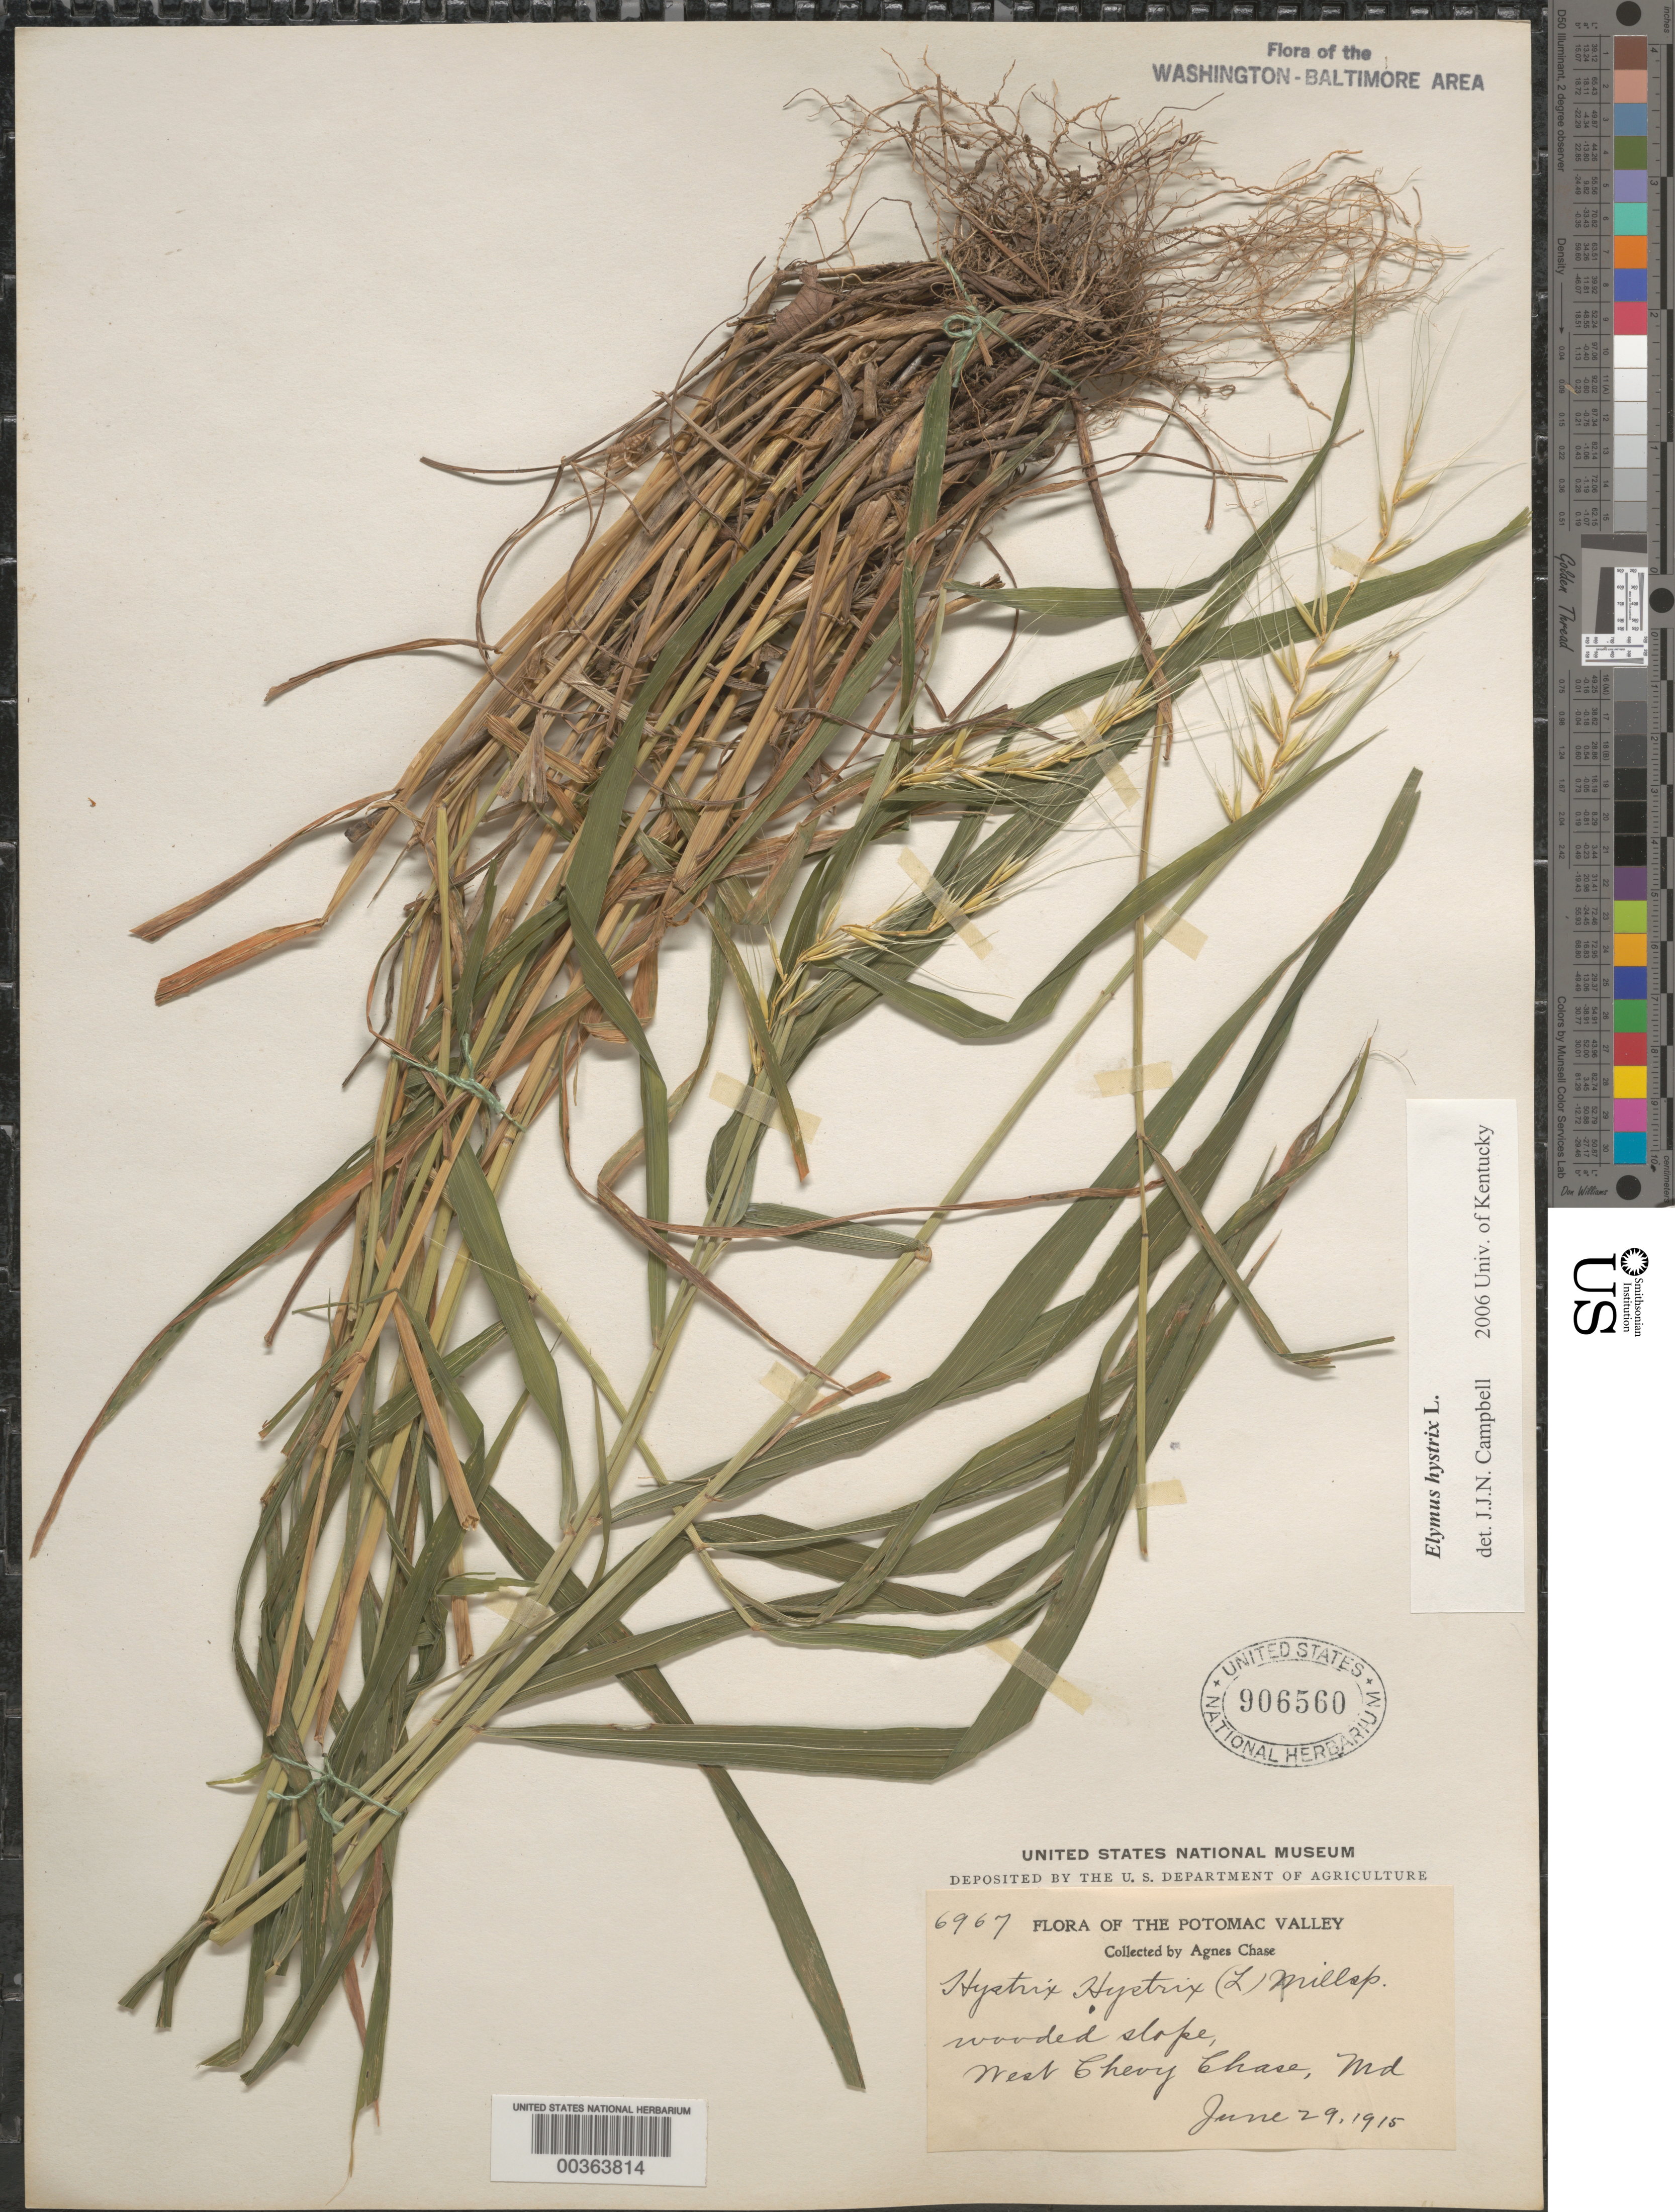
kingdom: Plantae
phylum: Tracheophyta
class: Liliopsida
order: Poales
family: Poaceae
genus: Elymus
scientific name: Elymus hystrix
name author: L.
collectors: A. Chase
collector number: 6967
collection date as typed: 29 Jun 1915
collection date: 1915-06-29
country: United States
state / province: Maryland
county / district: Montgomery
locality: West Chevy Chase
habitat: Wooded slope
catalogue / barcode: US 906560